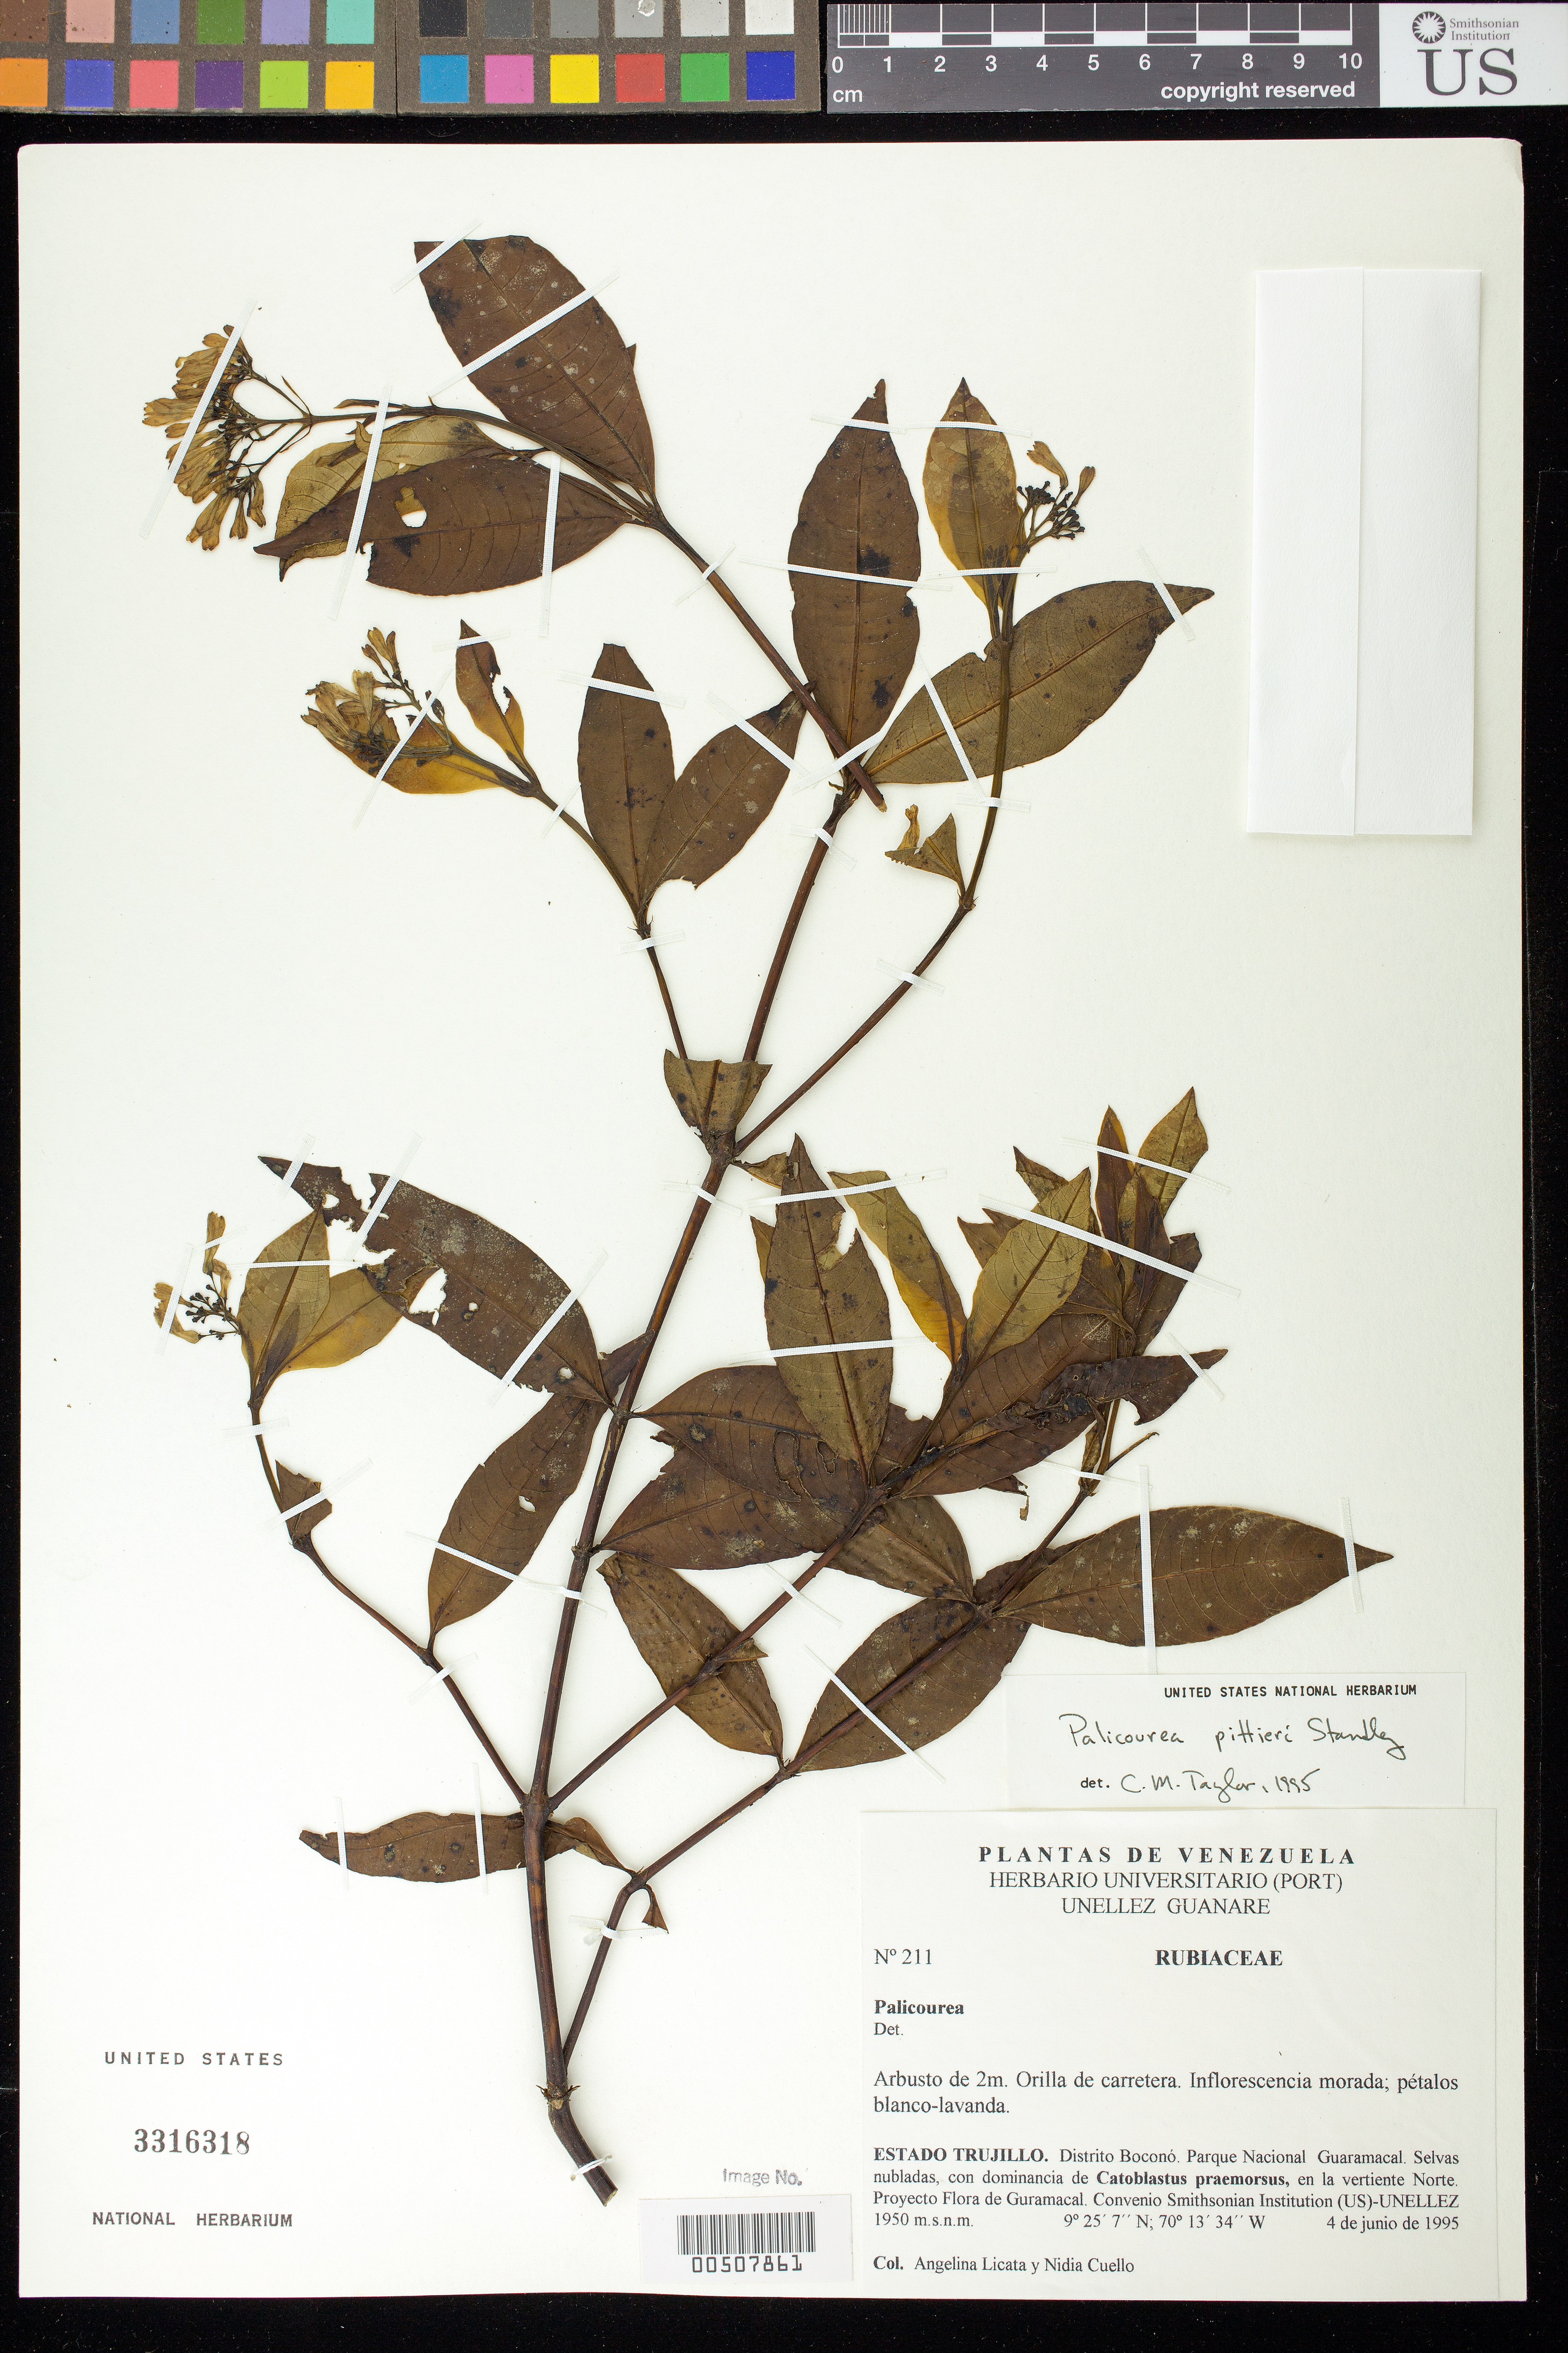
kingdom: Plantae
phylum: Tracheophyta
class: Magnoliopsida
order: Gentianales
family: Rubiaceae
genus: Palicourea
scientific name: Palicourea pittieri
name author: Standl.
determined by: Taylor, Charlotte M.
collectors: A. Licata & N. L. Cuello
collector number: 211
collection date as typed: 04 Jun 1995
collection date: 1995-06-04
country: Venezuela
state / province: Trujillo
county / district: Boconó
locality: Parque Nacional Guaramacal, vertiente N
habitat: Selvas nubladas, con dominancia de Catoblastus praemorsus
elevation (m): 1950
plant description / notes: K, MO, NY, PORT, US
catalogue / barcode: US 3316318